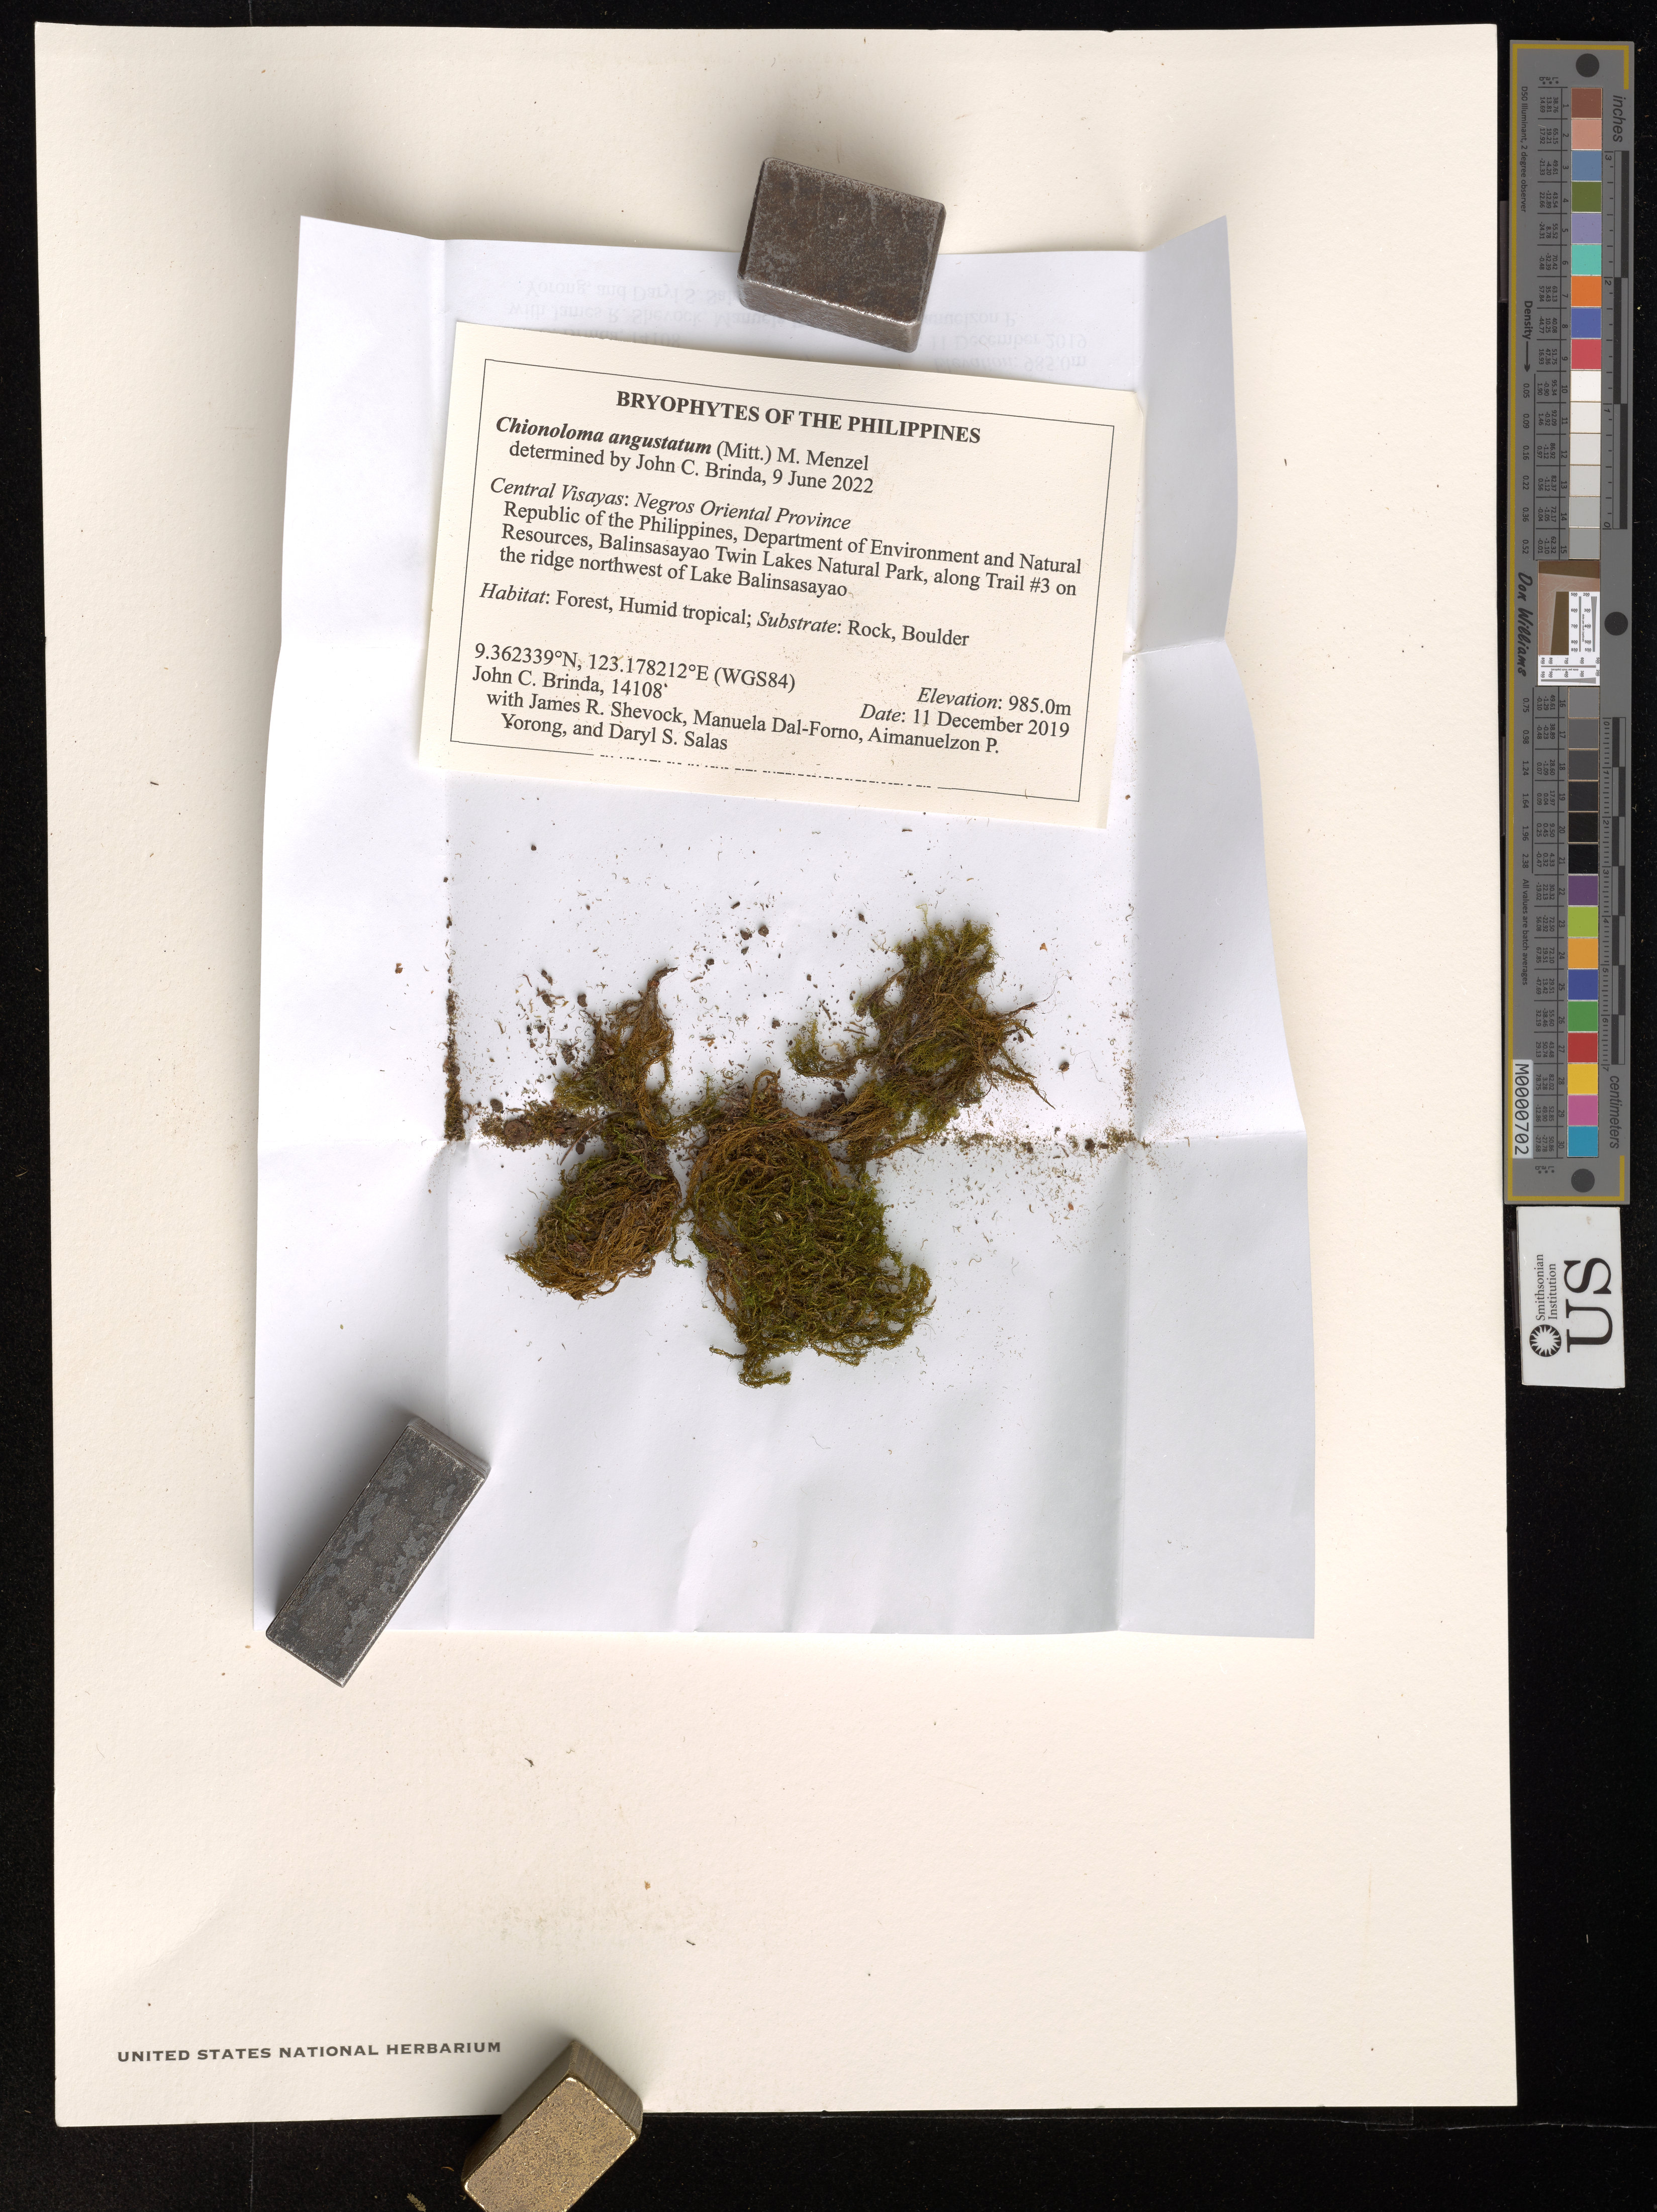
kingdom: Plantae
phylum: Bryophyta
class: Bryopsida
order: Pottiales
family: Pottiaceae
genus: Chionoloma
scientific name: Chionoloma angustatum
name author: (Mitt.) M. Menzel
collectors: J. Brinda, J. R. Shevock, M. Dal Forno & A. Yoron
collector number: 14108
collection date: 2019-12-11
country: Philippines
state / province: Central Visayas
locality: Negros Oriental Province. Republic of the Philippines, Department of Environment and Natural Resources, Balinsasayao Twin Lakes Natural Park, along Trail #3 on the ridge northwest of Lake Balinsasayao. (WGS84).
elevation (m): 985